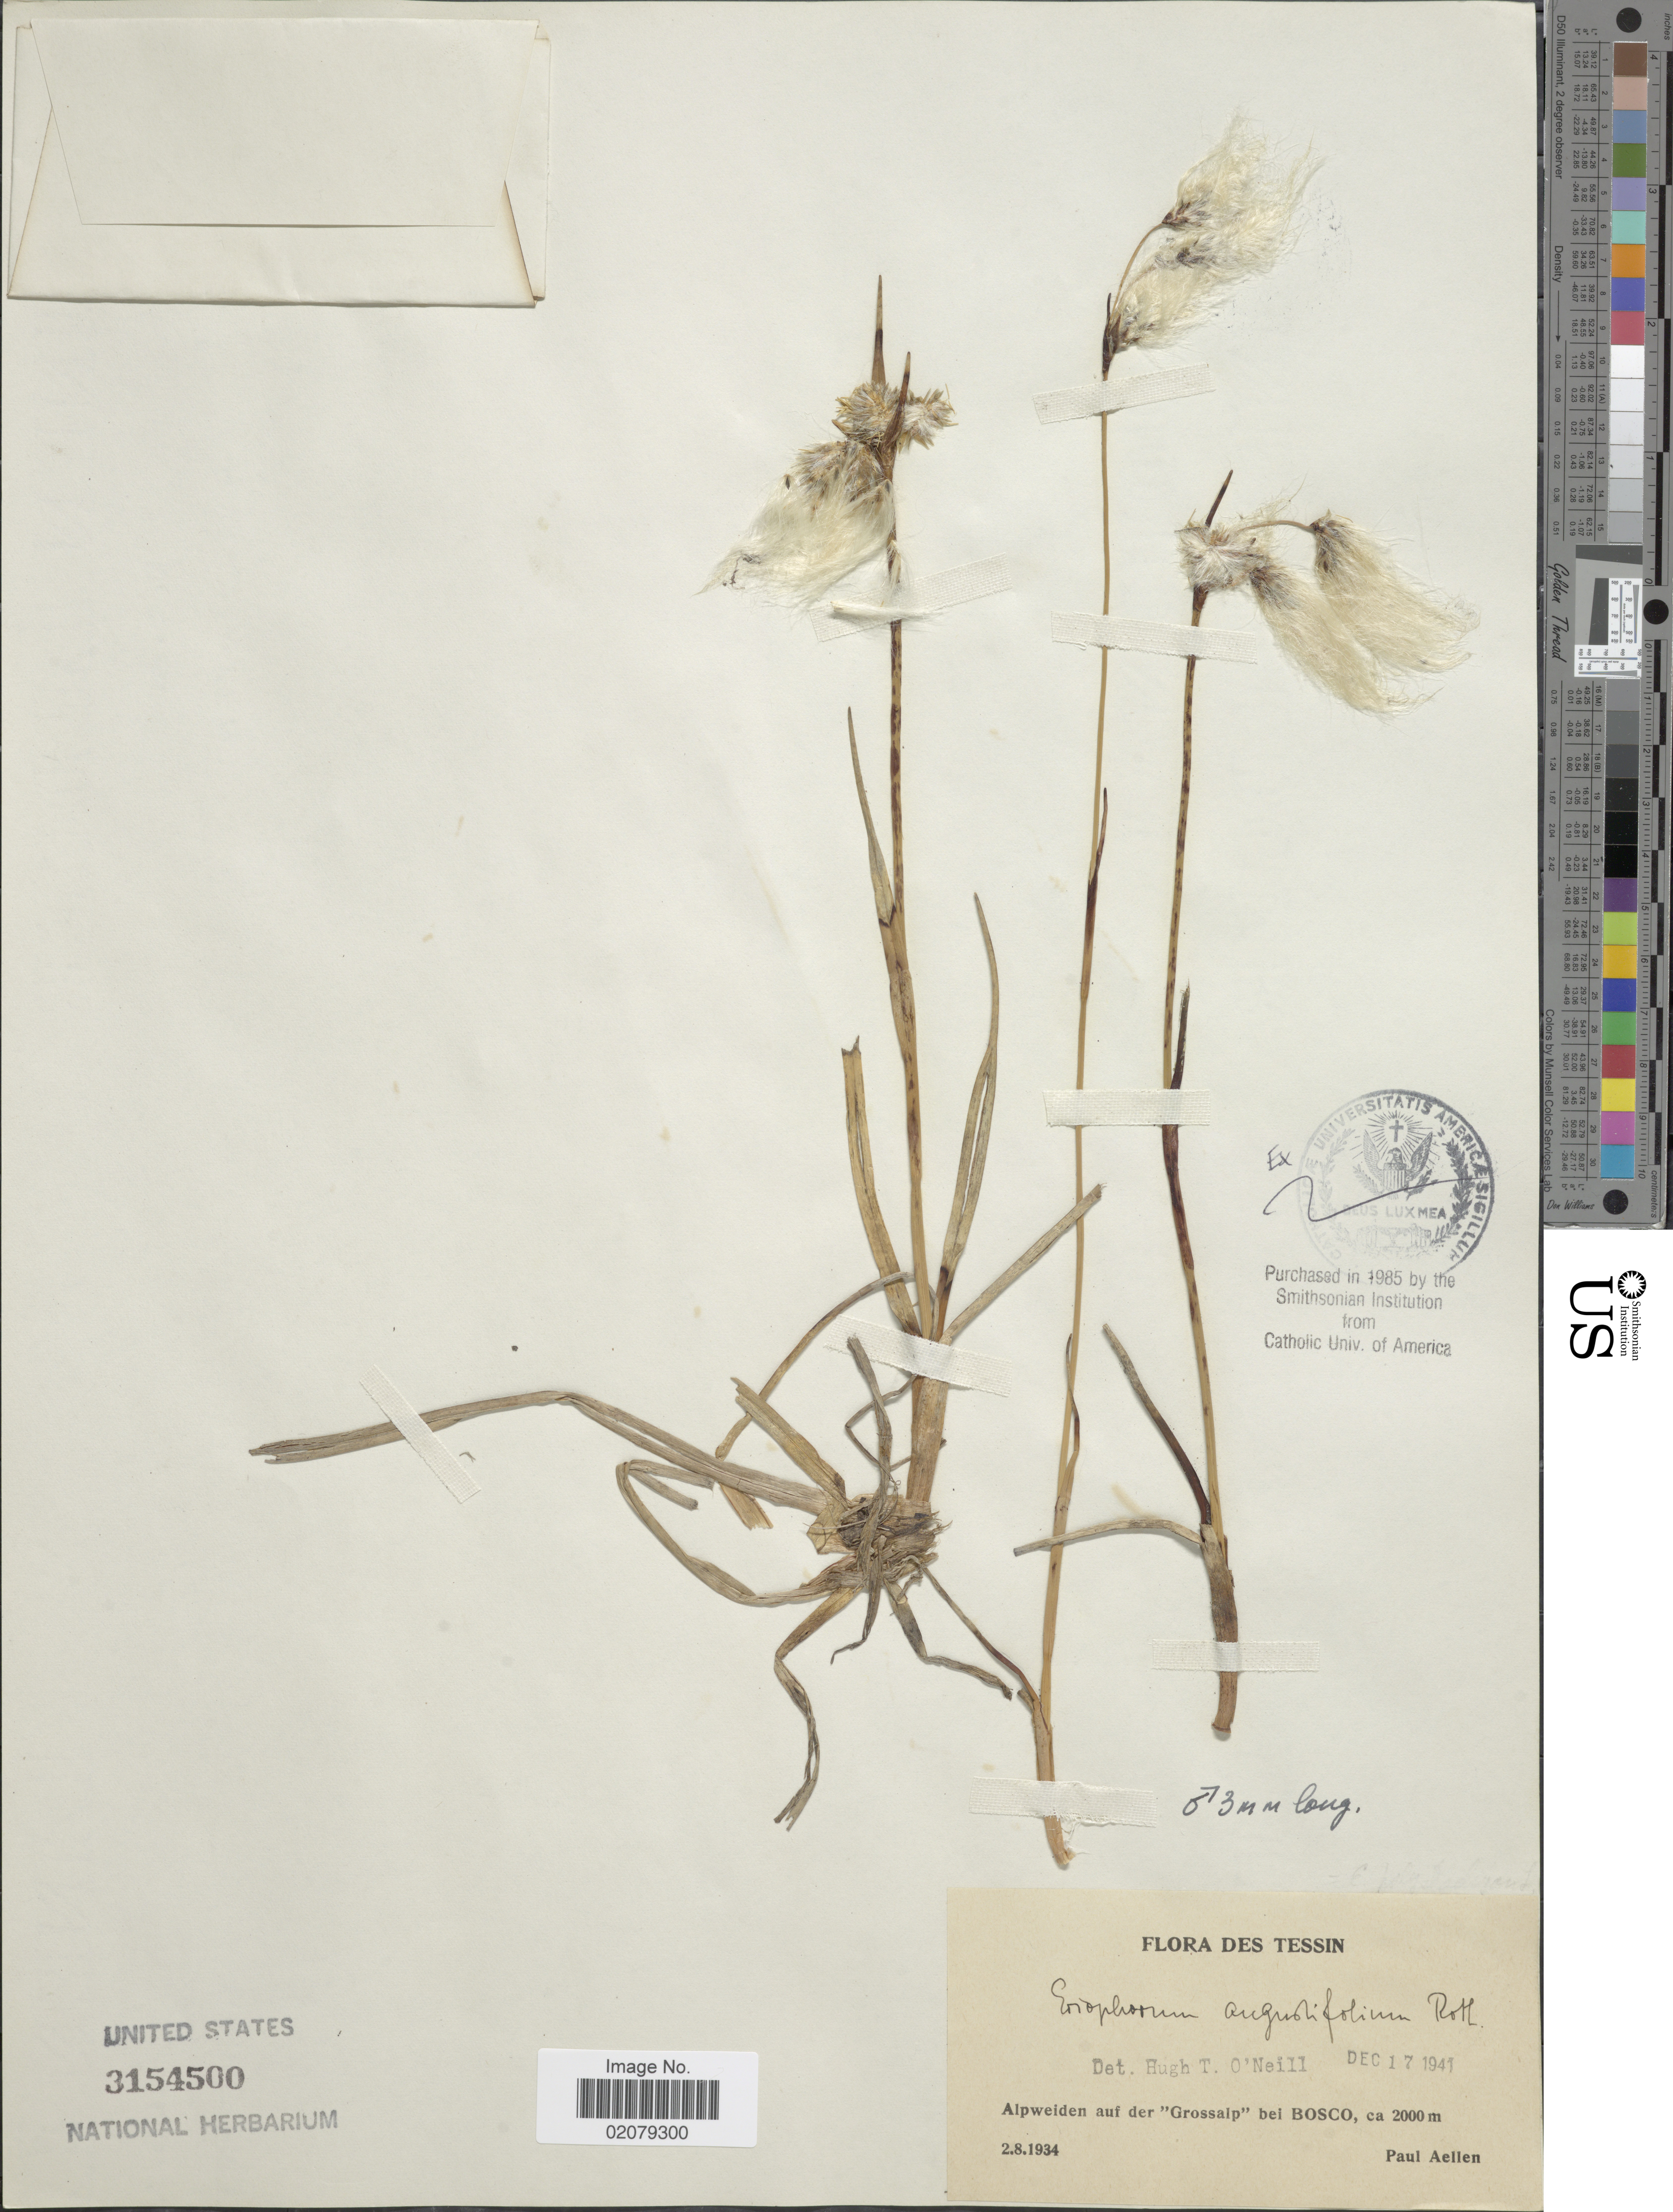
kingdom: Plantae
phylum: Tracheophyta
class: Liliopsida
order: Poales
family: Cyperaceae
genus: Eriophorum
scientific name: Eriophorum angustifolium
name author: Honck.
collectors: P. Aellen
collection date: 1934-08-02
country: Switzerland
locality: Des Tessìn, Alpweiden auf der "Grossaip" bei Bosco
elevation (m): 2000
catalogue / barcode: US 3154500